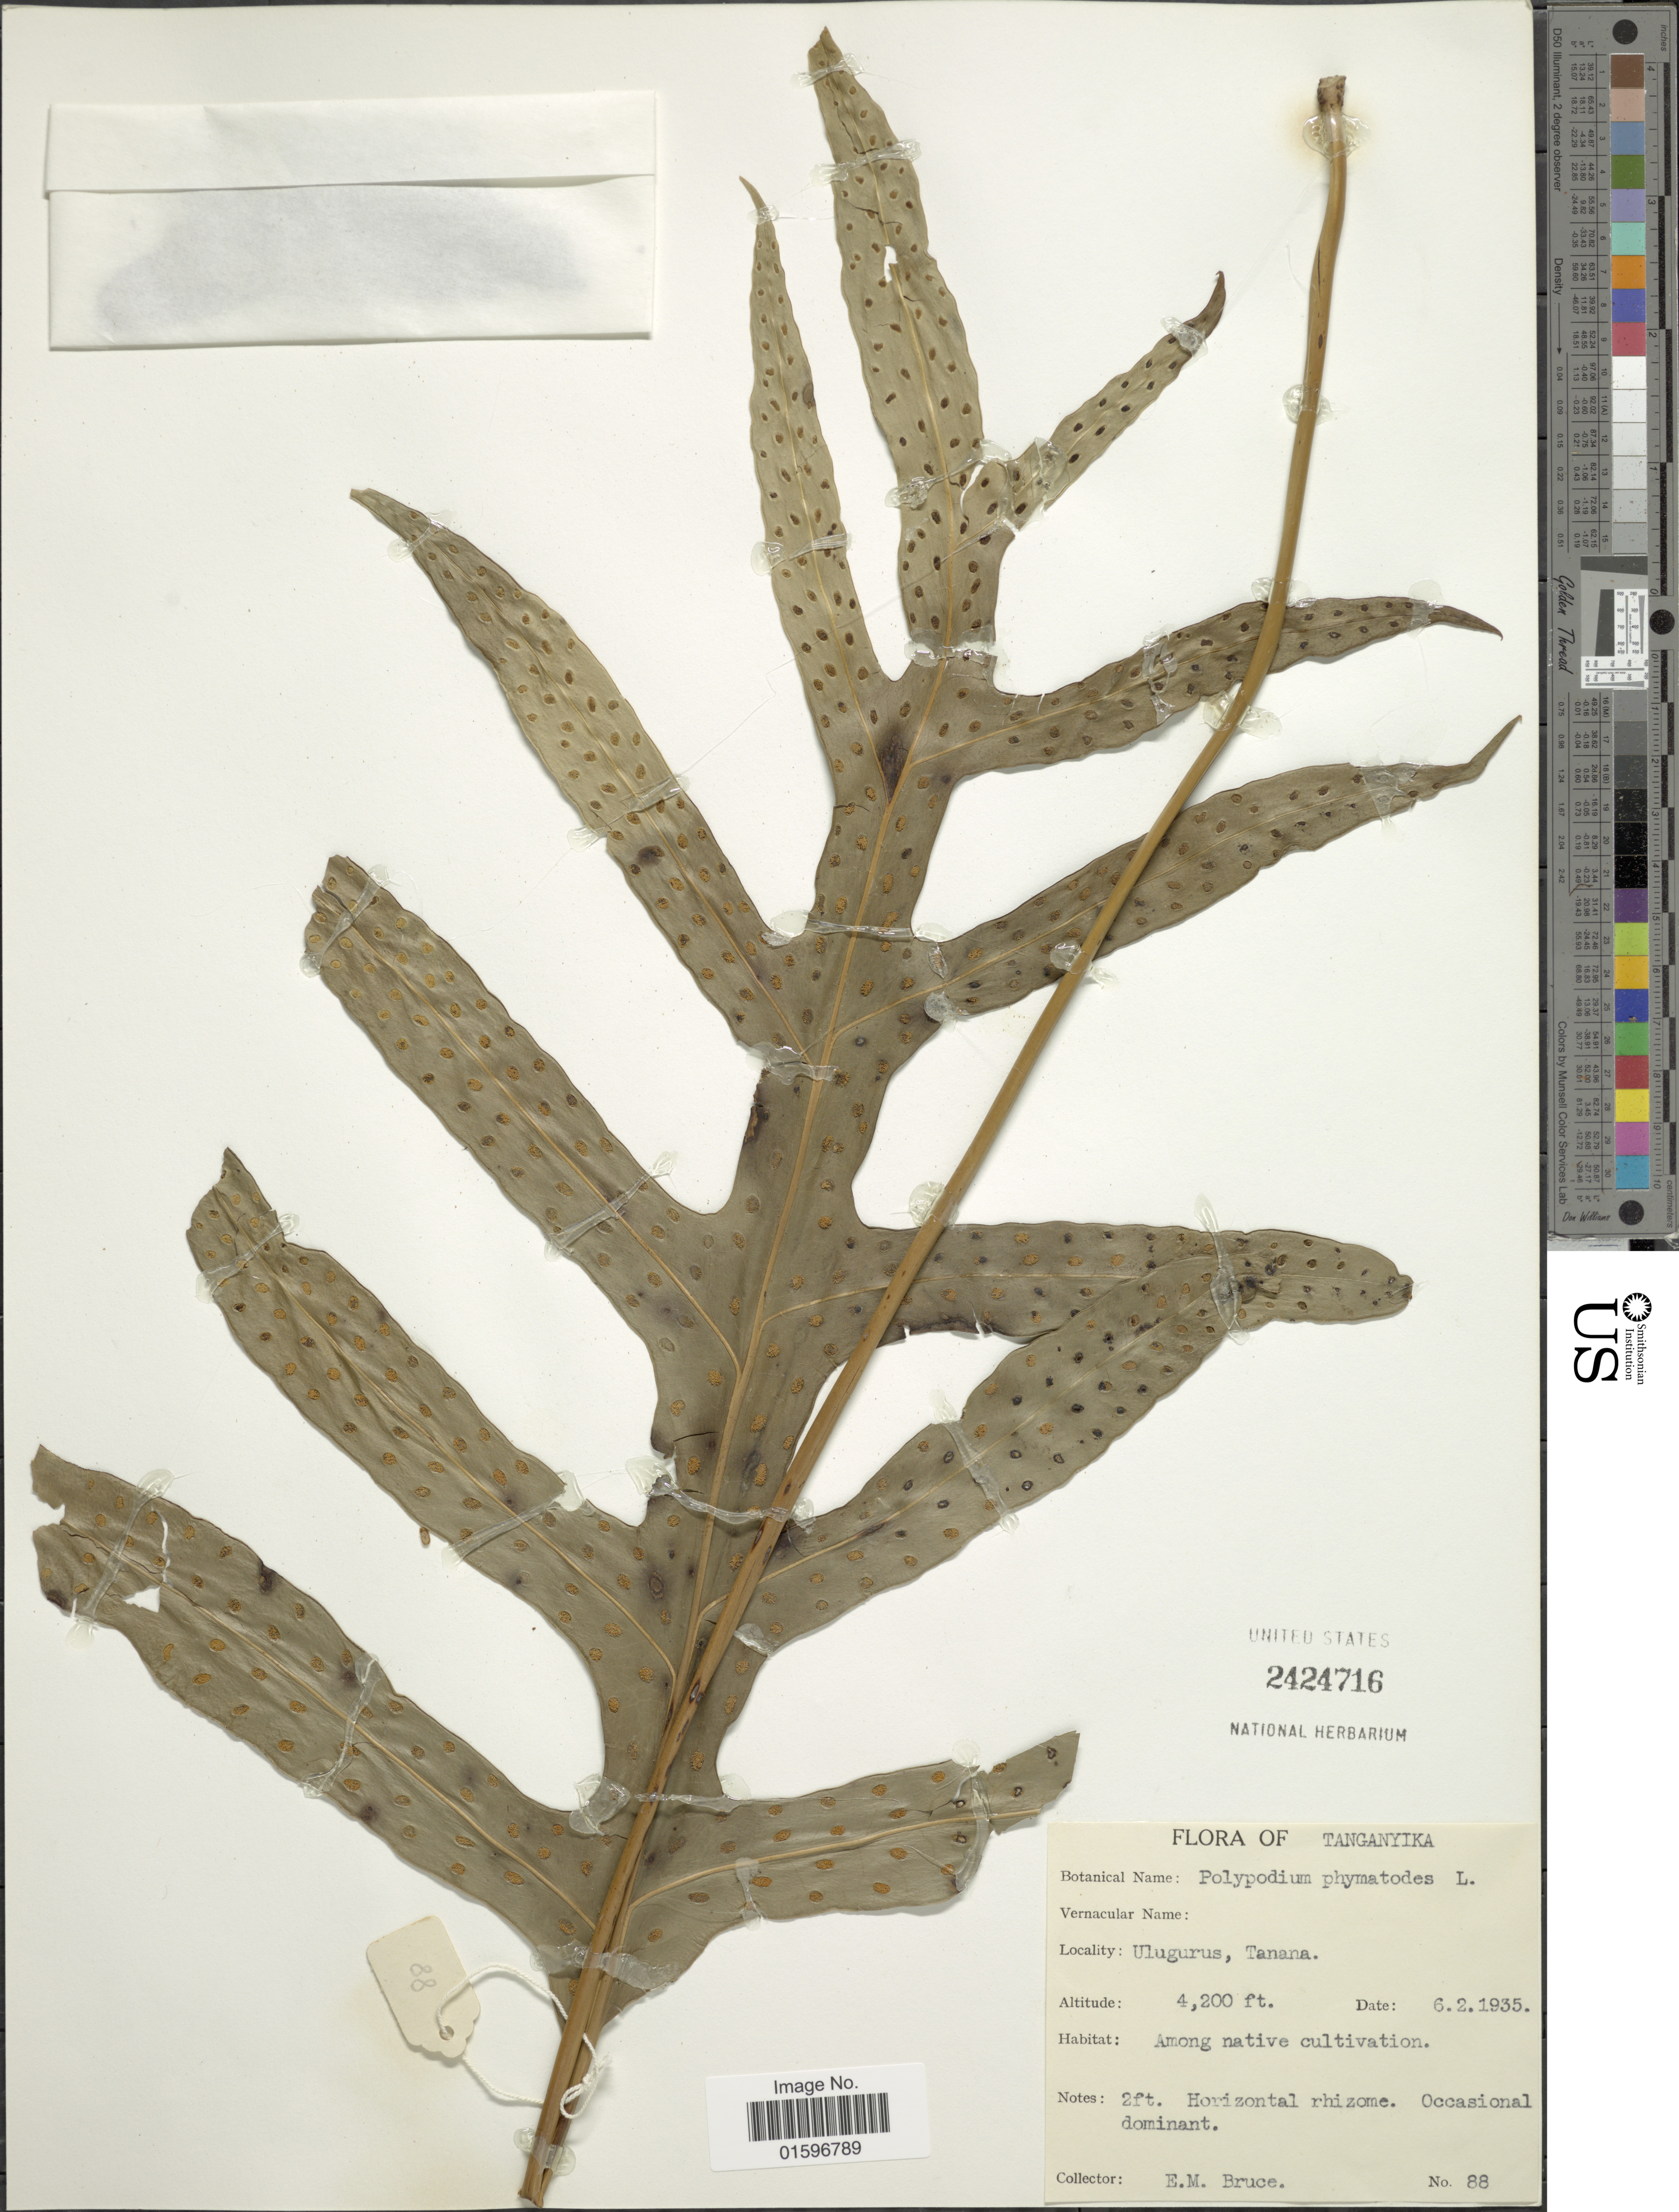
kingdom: Plantae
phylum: Tracheophyta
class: Polypodiopsida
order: Polypodiales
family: Polypodiaceae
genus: Polypodium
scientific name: Polypodium scolopendria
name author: Burm. f.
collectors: E. Bruce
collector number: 88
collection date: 1935-02-06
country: Tanzania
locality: Tanganyika, Ulugurus, Tanana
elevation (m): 1280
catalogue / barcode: US 2424716